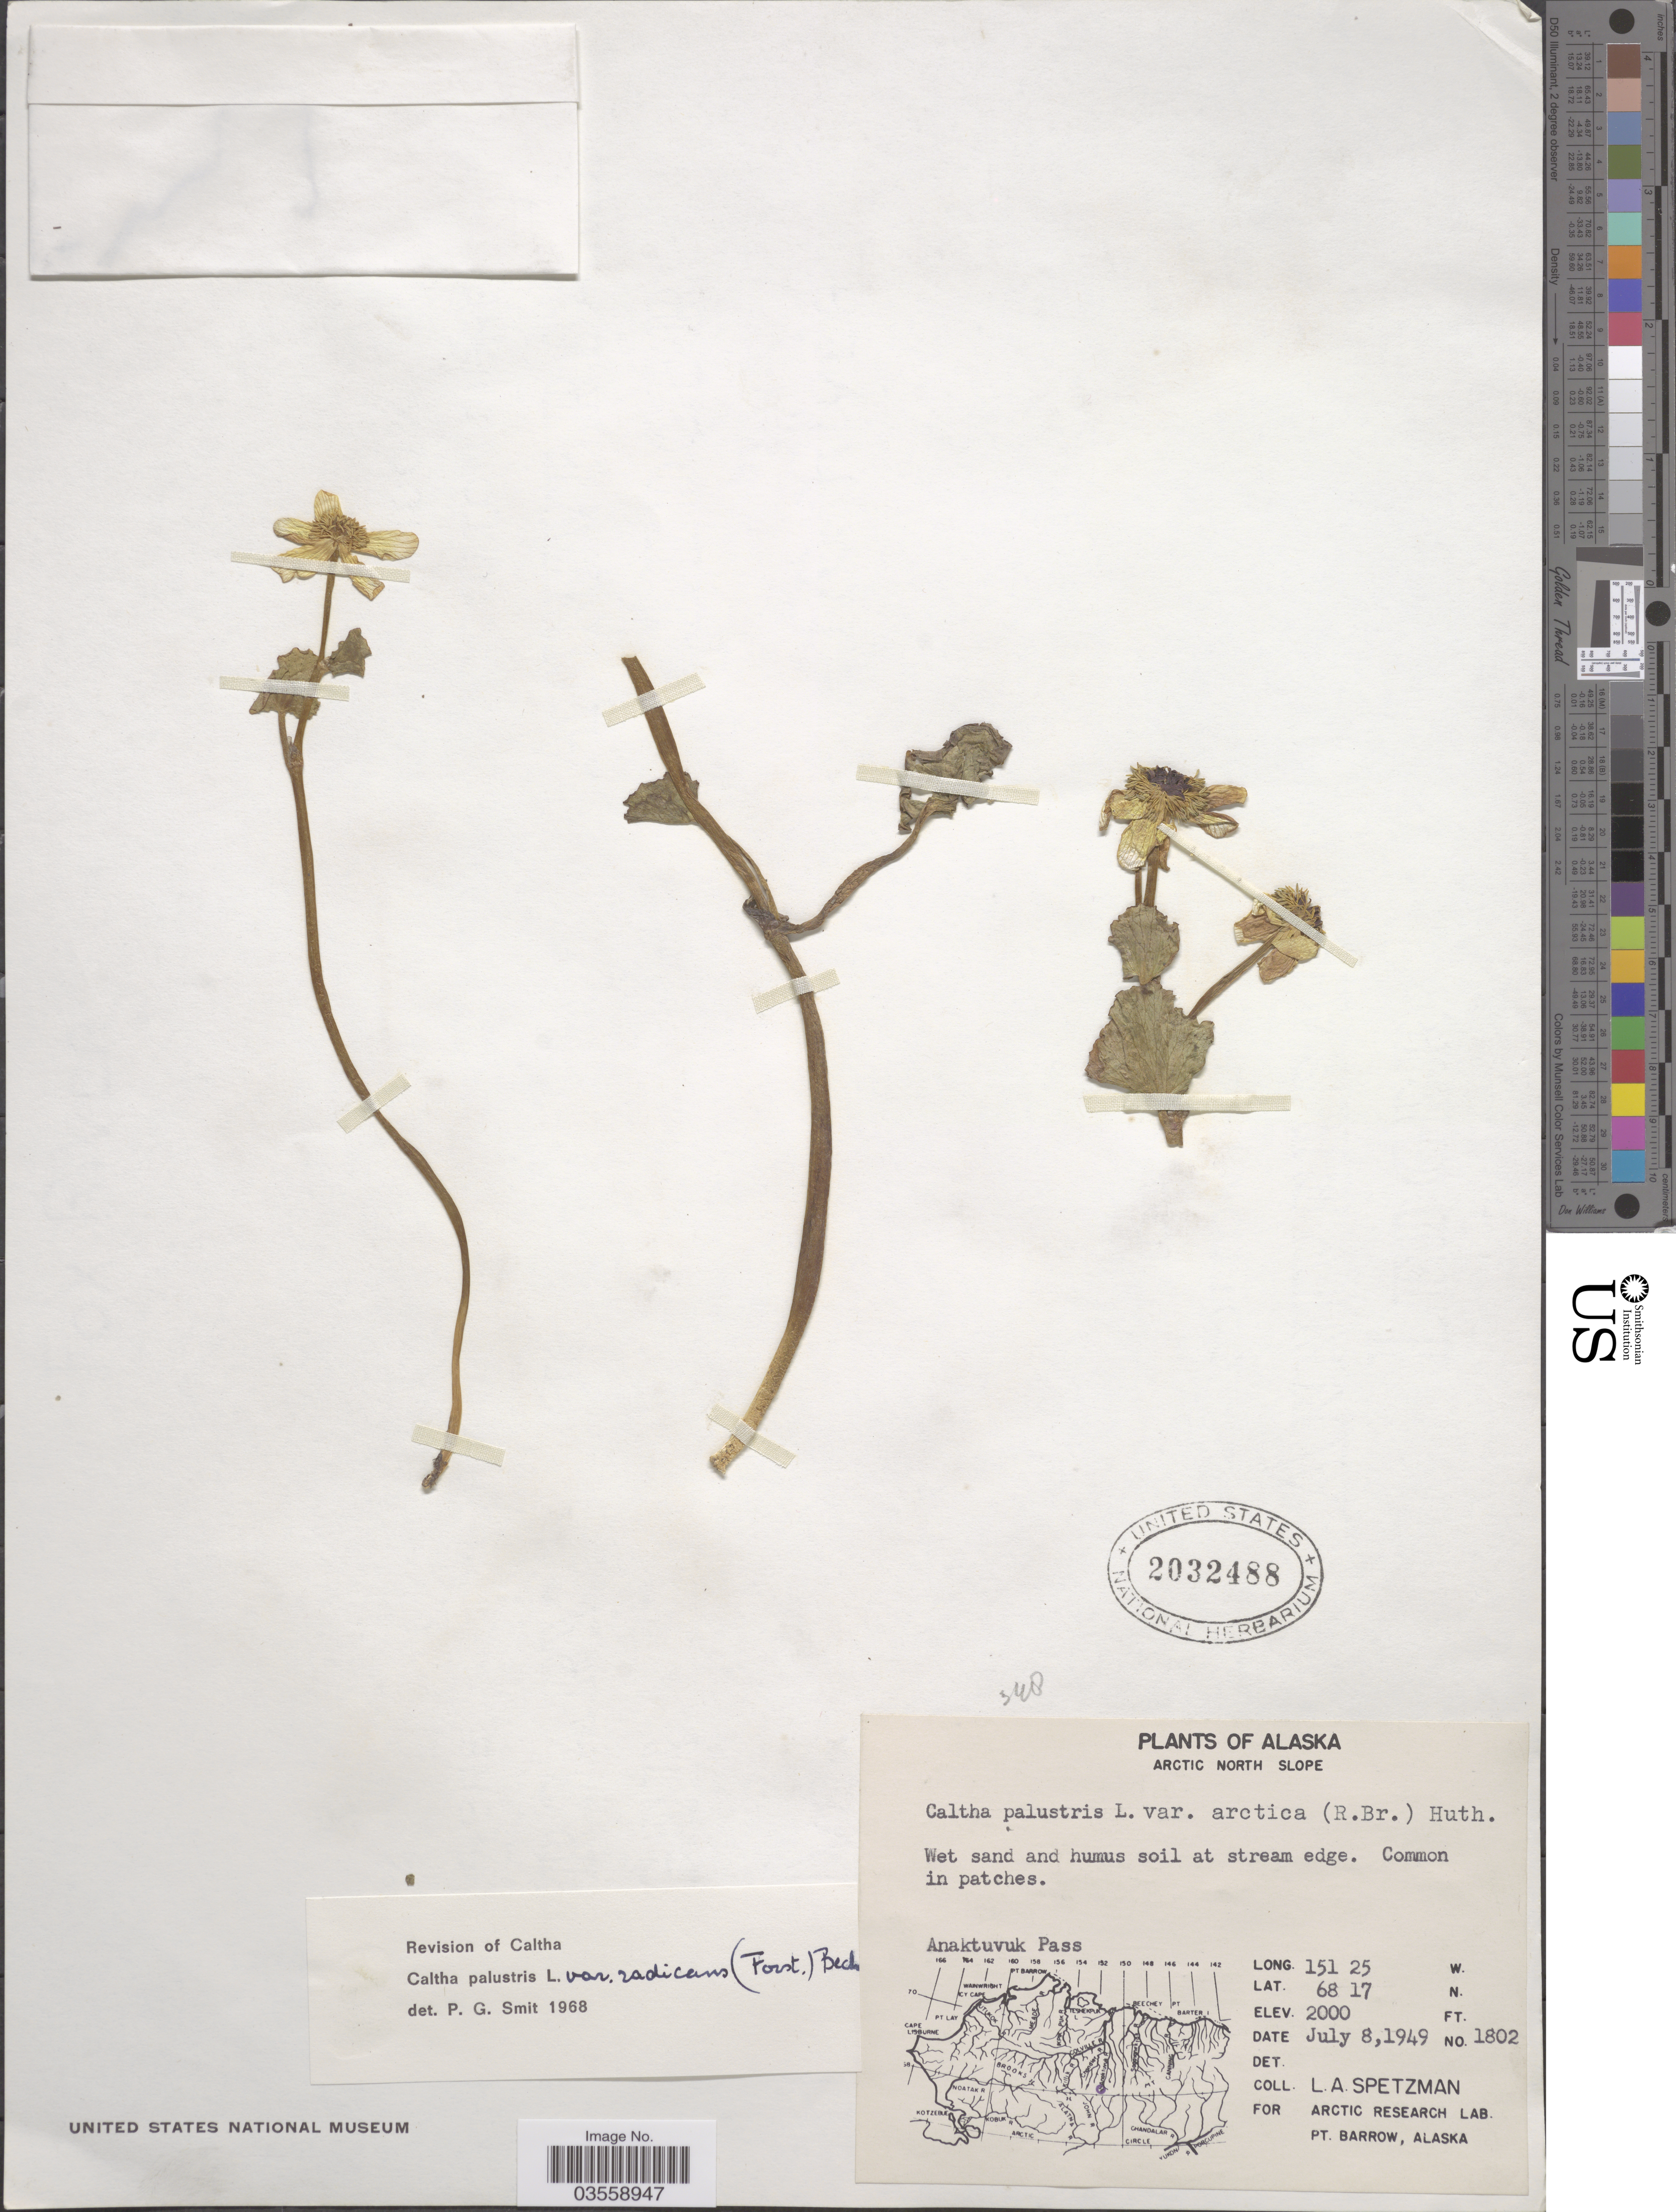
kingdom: Plantae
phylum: Tracheophyta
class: Magnoliopsida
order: Ranunculales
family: Ranunculaceae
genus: Caltha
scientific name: Caltha palustris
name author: L.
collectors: L. Spetzman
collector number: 1802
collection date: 1949-07-08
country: United States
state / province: Alaska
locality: Arctic North Slope. Anaktuvuk Pass.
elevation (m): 610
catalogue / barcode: US 2032488